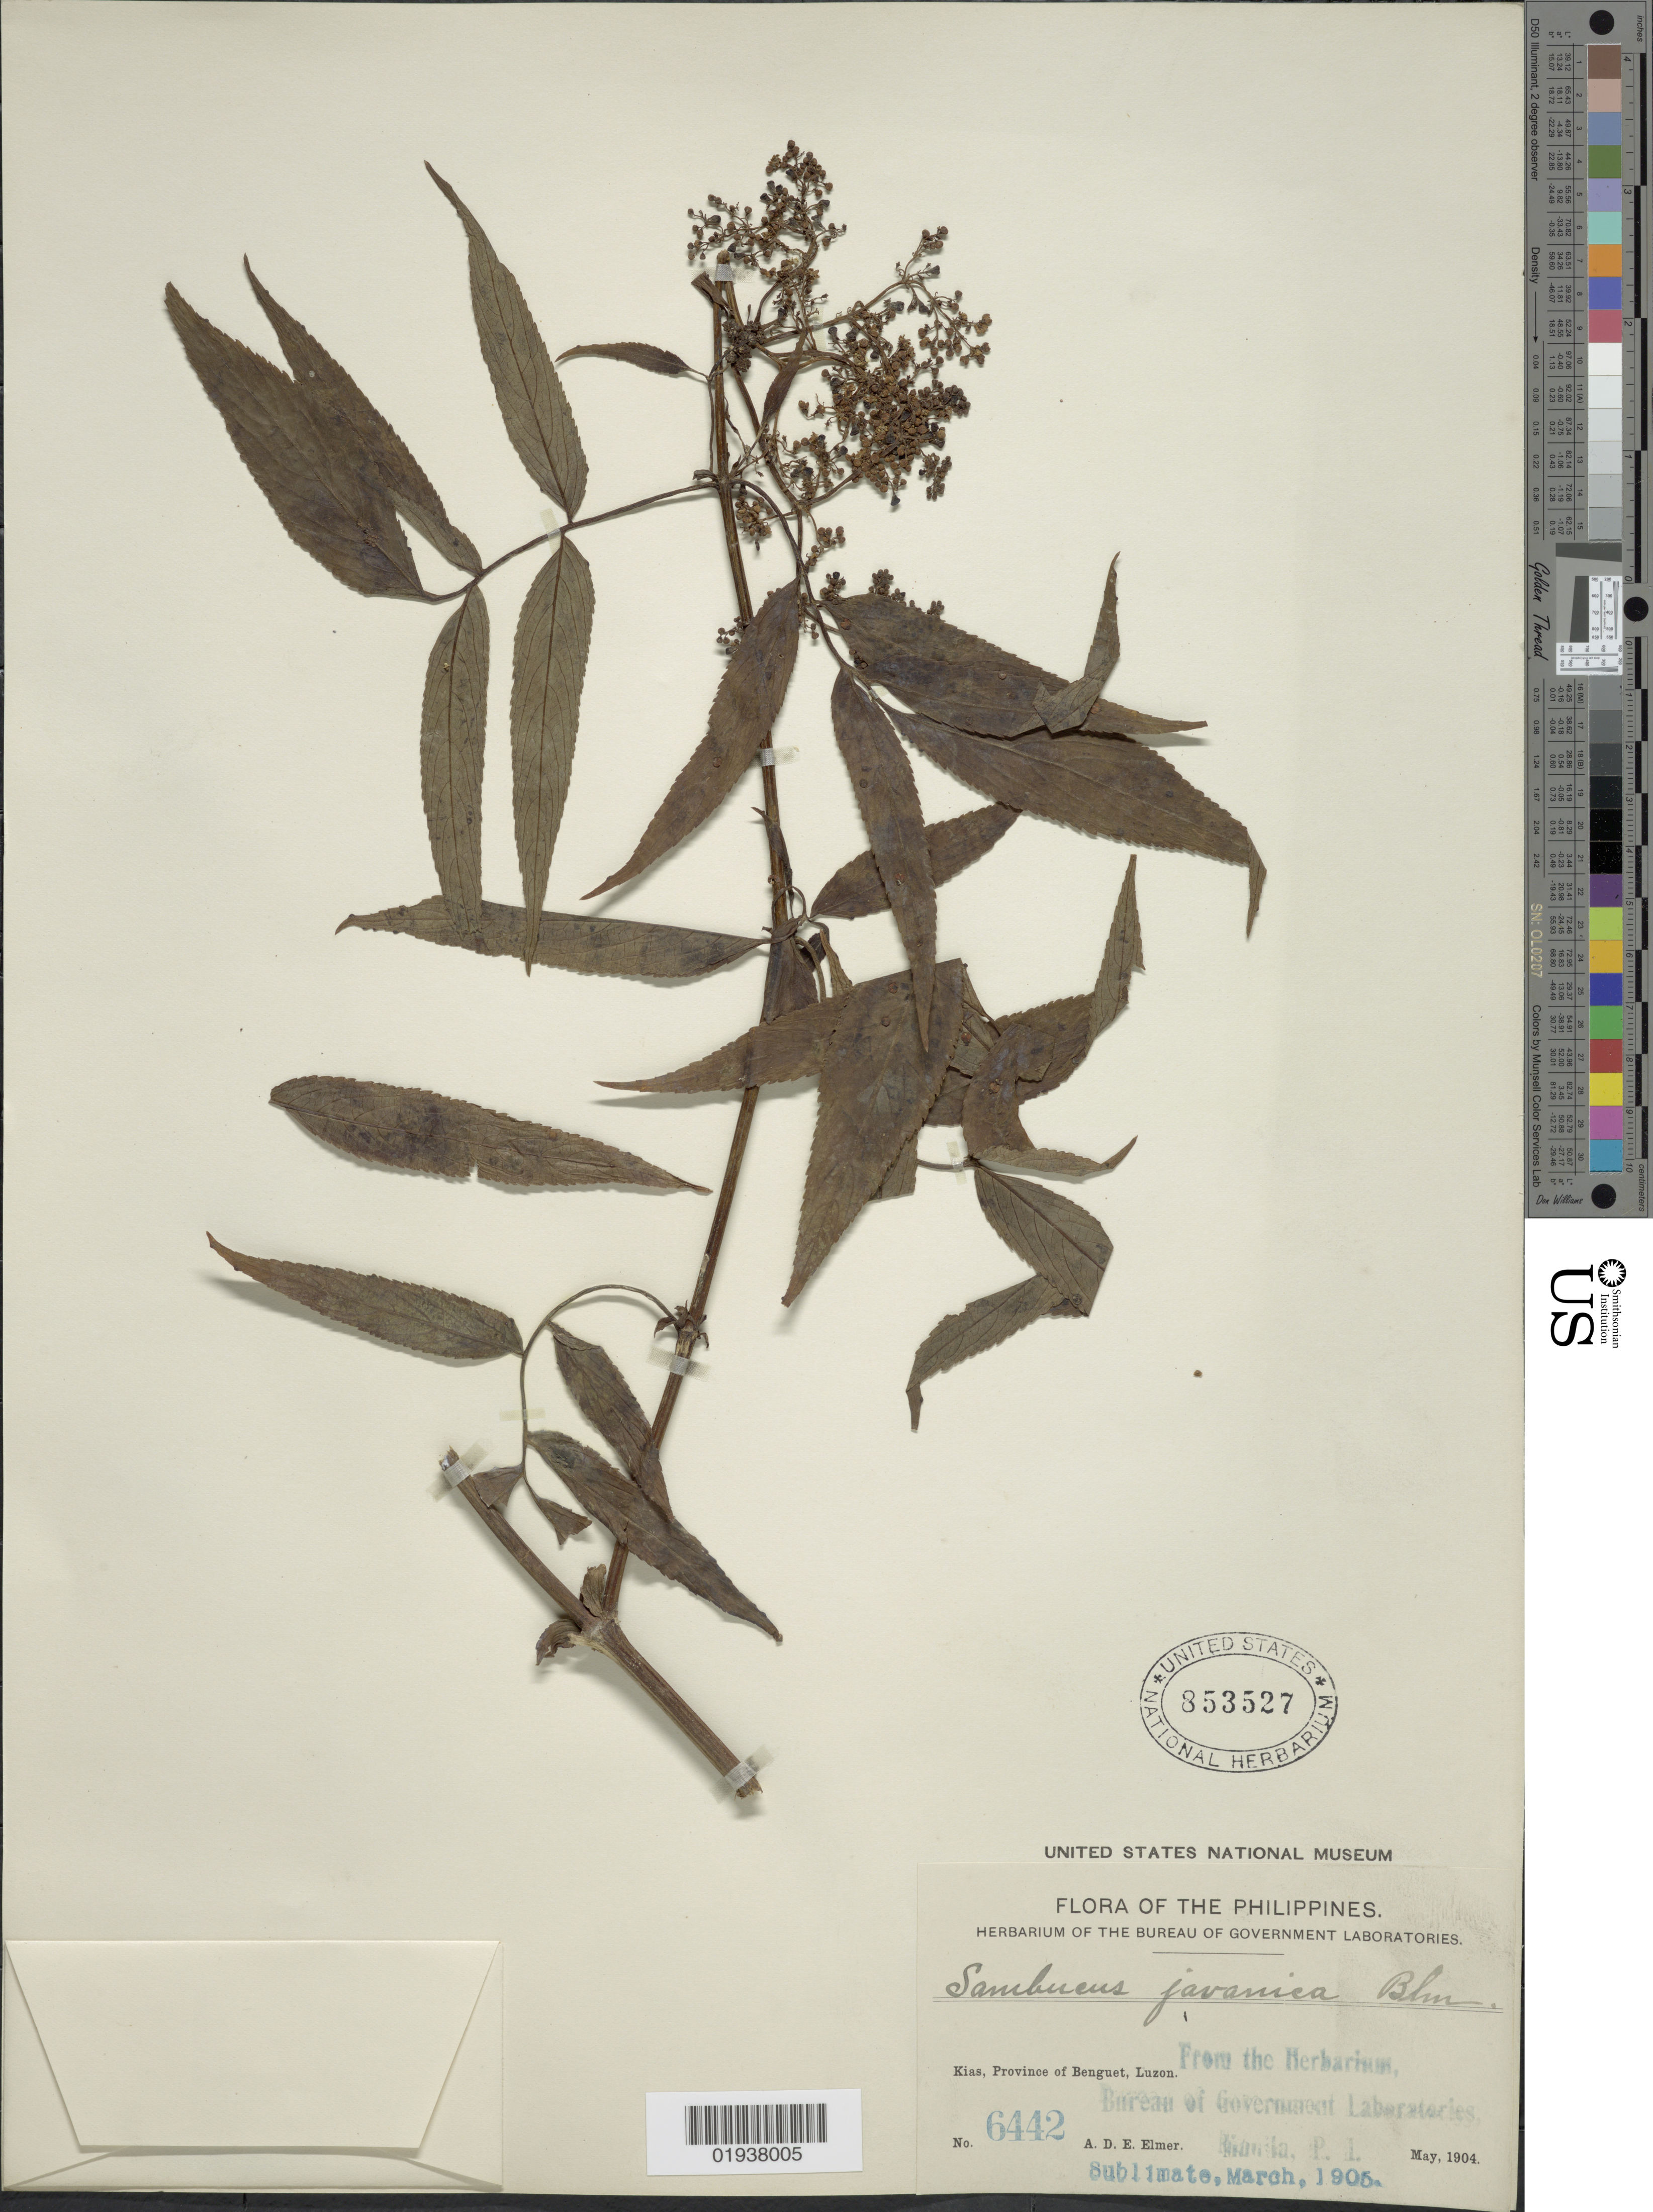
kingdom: Plantae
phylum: Tracheophyta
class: Magnoliopsida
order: Dipsacales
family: Viburnaceae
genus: Sambucus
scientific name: Sambucus javanica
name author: Blume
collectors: A. D. E. Elmer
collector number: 6442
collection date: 1904-05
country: Philippines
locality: Kias, Province of Benguet, Luzon.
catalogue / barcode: US 853527